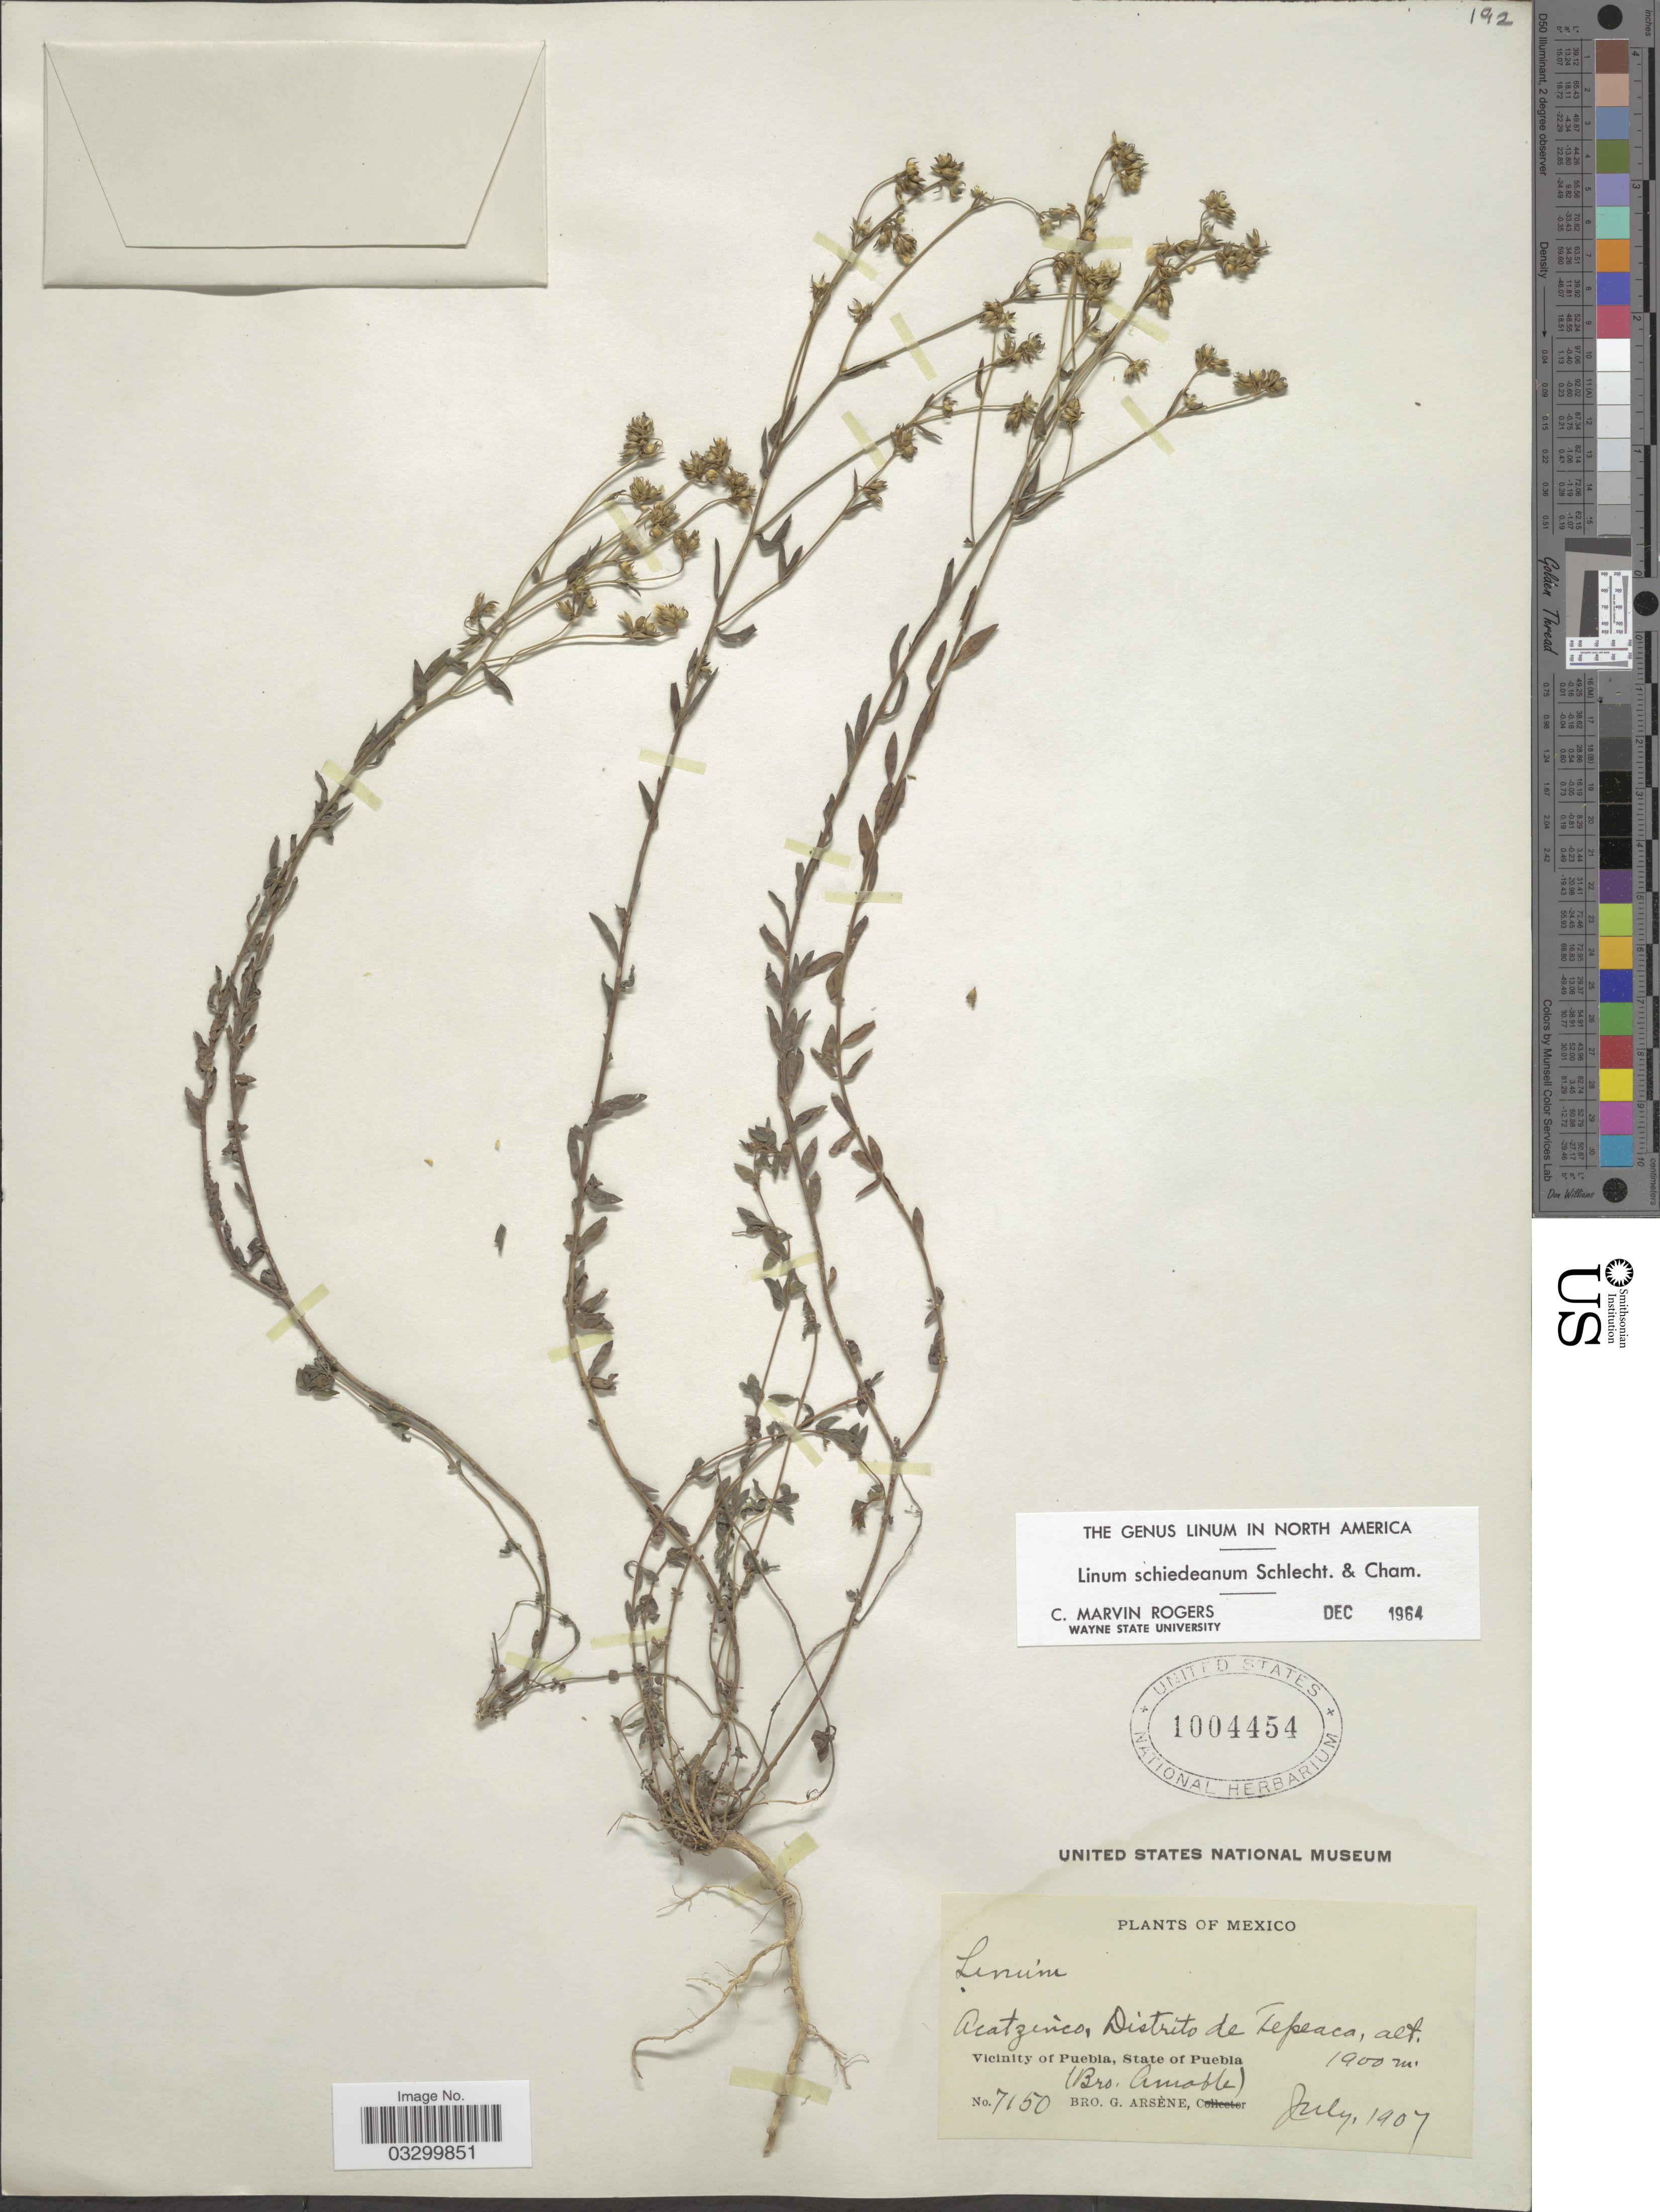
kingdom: Plantae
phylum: Tracheophyta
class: Magnoliopsida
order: Malpighiales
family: Linaceae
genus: Linum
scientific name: Linum schiedeanum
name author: Schltdl. & Cham.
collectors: B. Amable & Bro. G. Arsène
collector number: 7150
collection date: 1907-07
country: Mexico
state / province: Puebla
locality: Acatzinco, Distrito de Tepeaca. Vicinity of Puebla.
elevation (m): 1900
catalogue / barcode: US 1004454